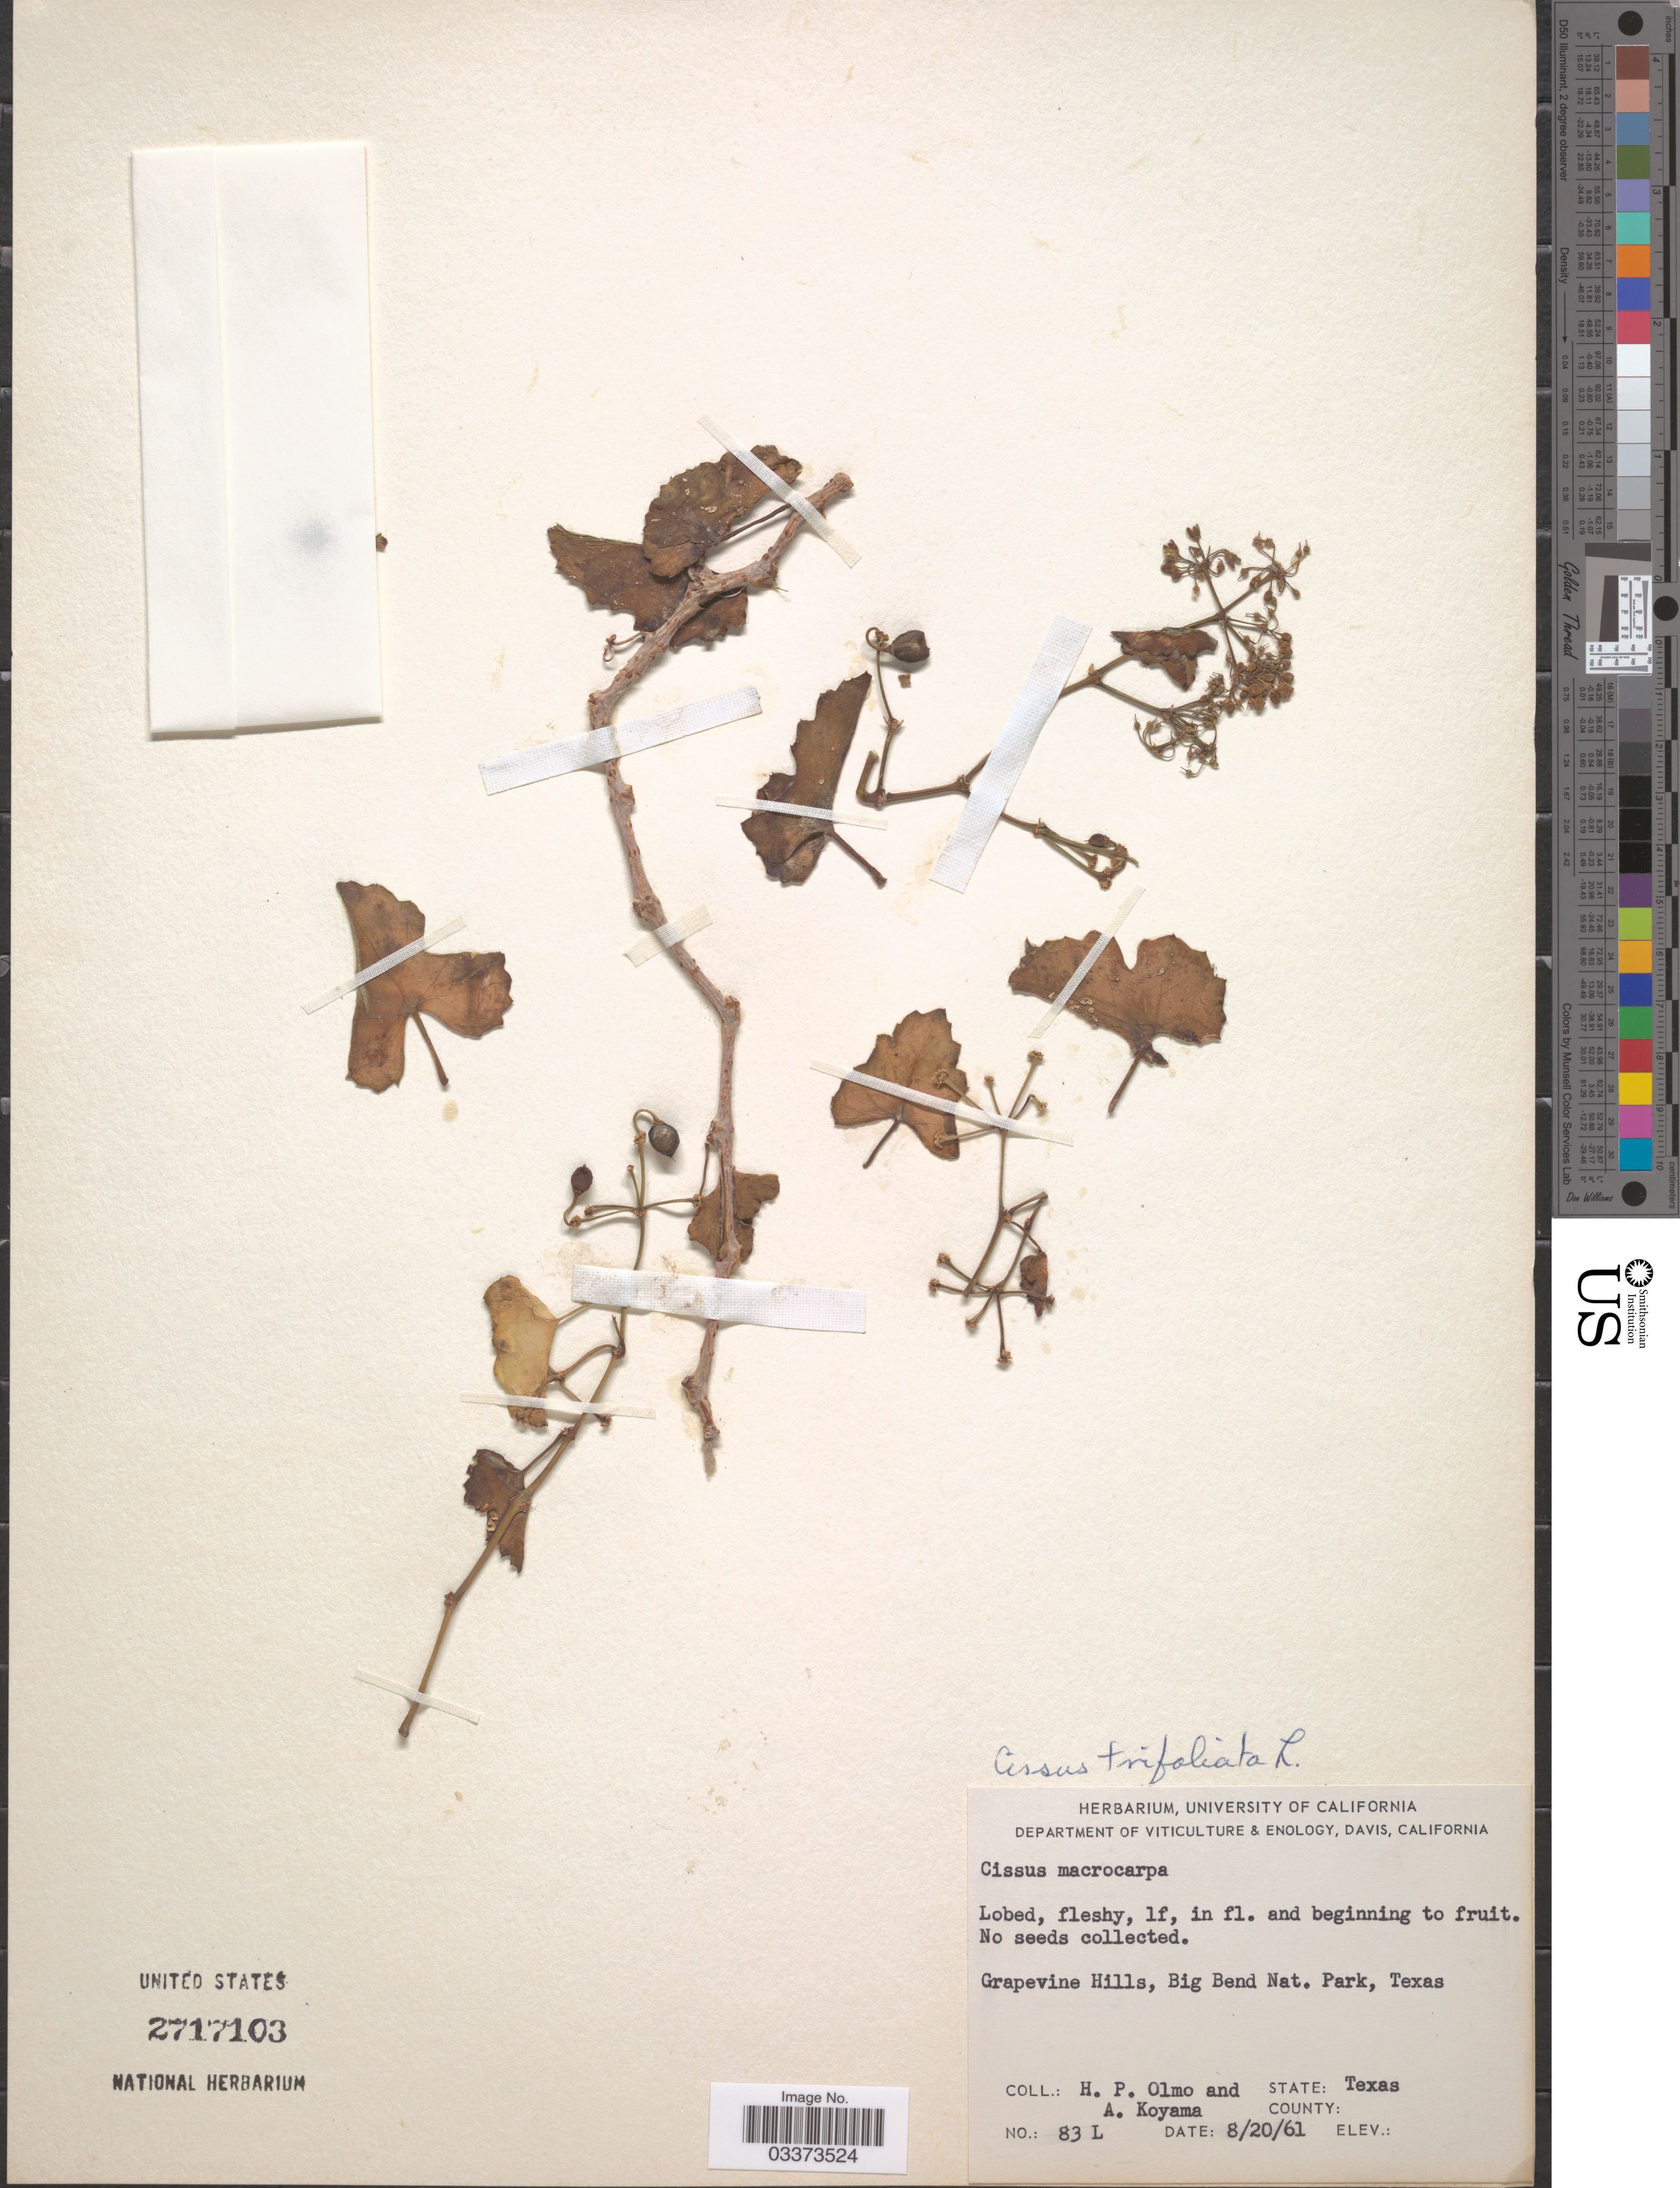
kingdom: Plantae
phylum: Tracheophyta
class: Magnoliopsida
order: Vitales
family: Vitaceae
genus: Cissus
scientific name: Cissus tuberosa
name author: Moc. & Sessé ex DC.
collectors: H. Olmo & A. Koyama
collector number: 83 L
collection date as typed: Transcribed d/m/y: 20/8/61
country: United States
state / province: Texas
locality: Grapevine Hills, Big Bend Nat. Park.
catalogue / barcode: US 2717103